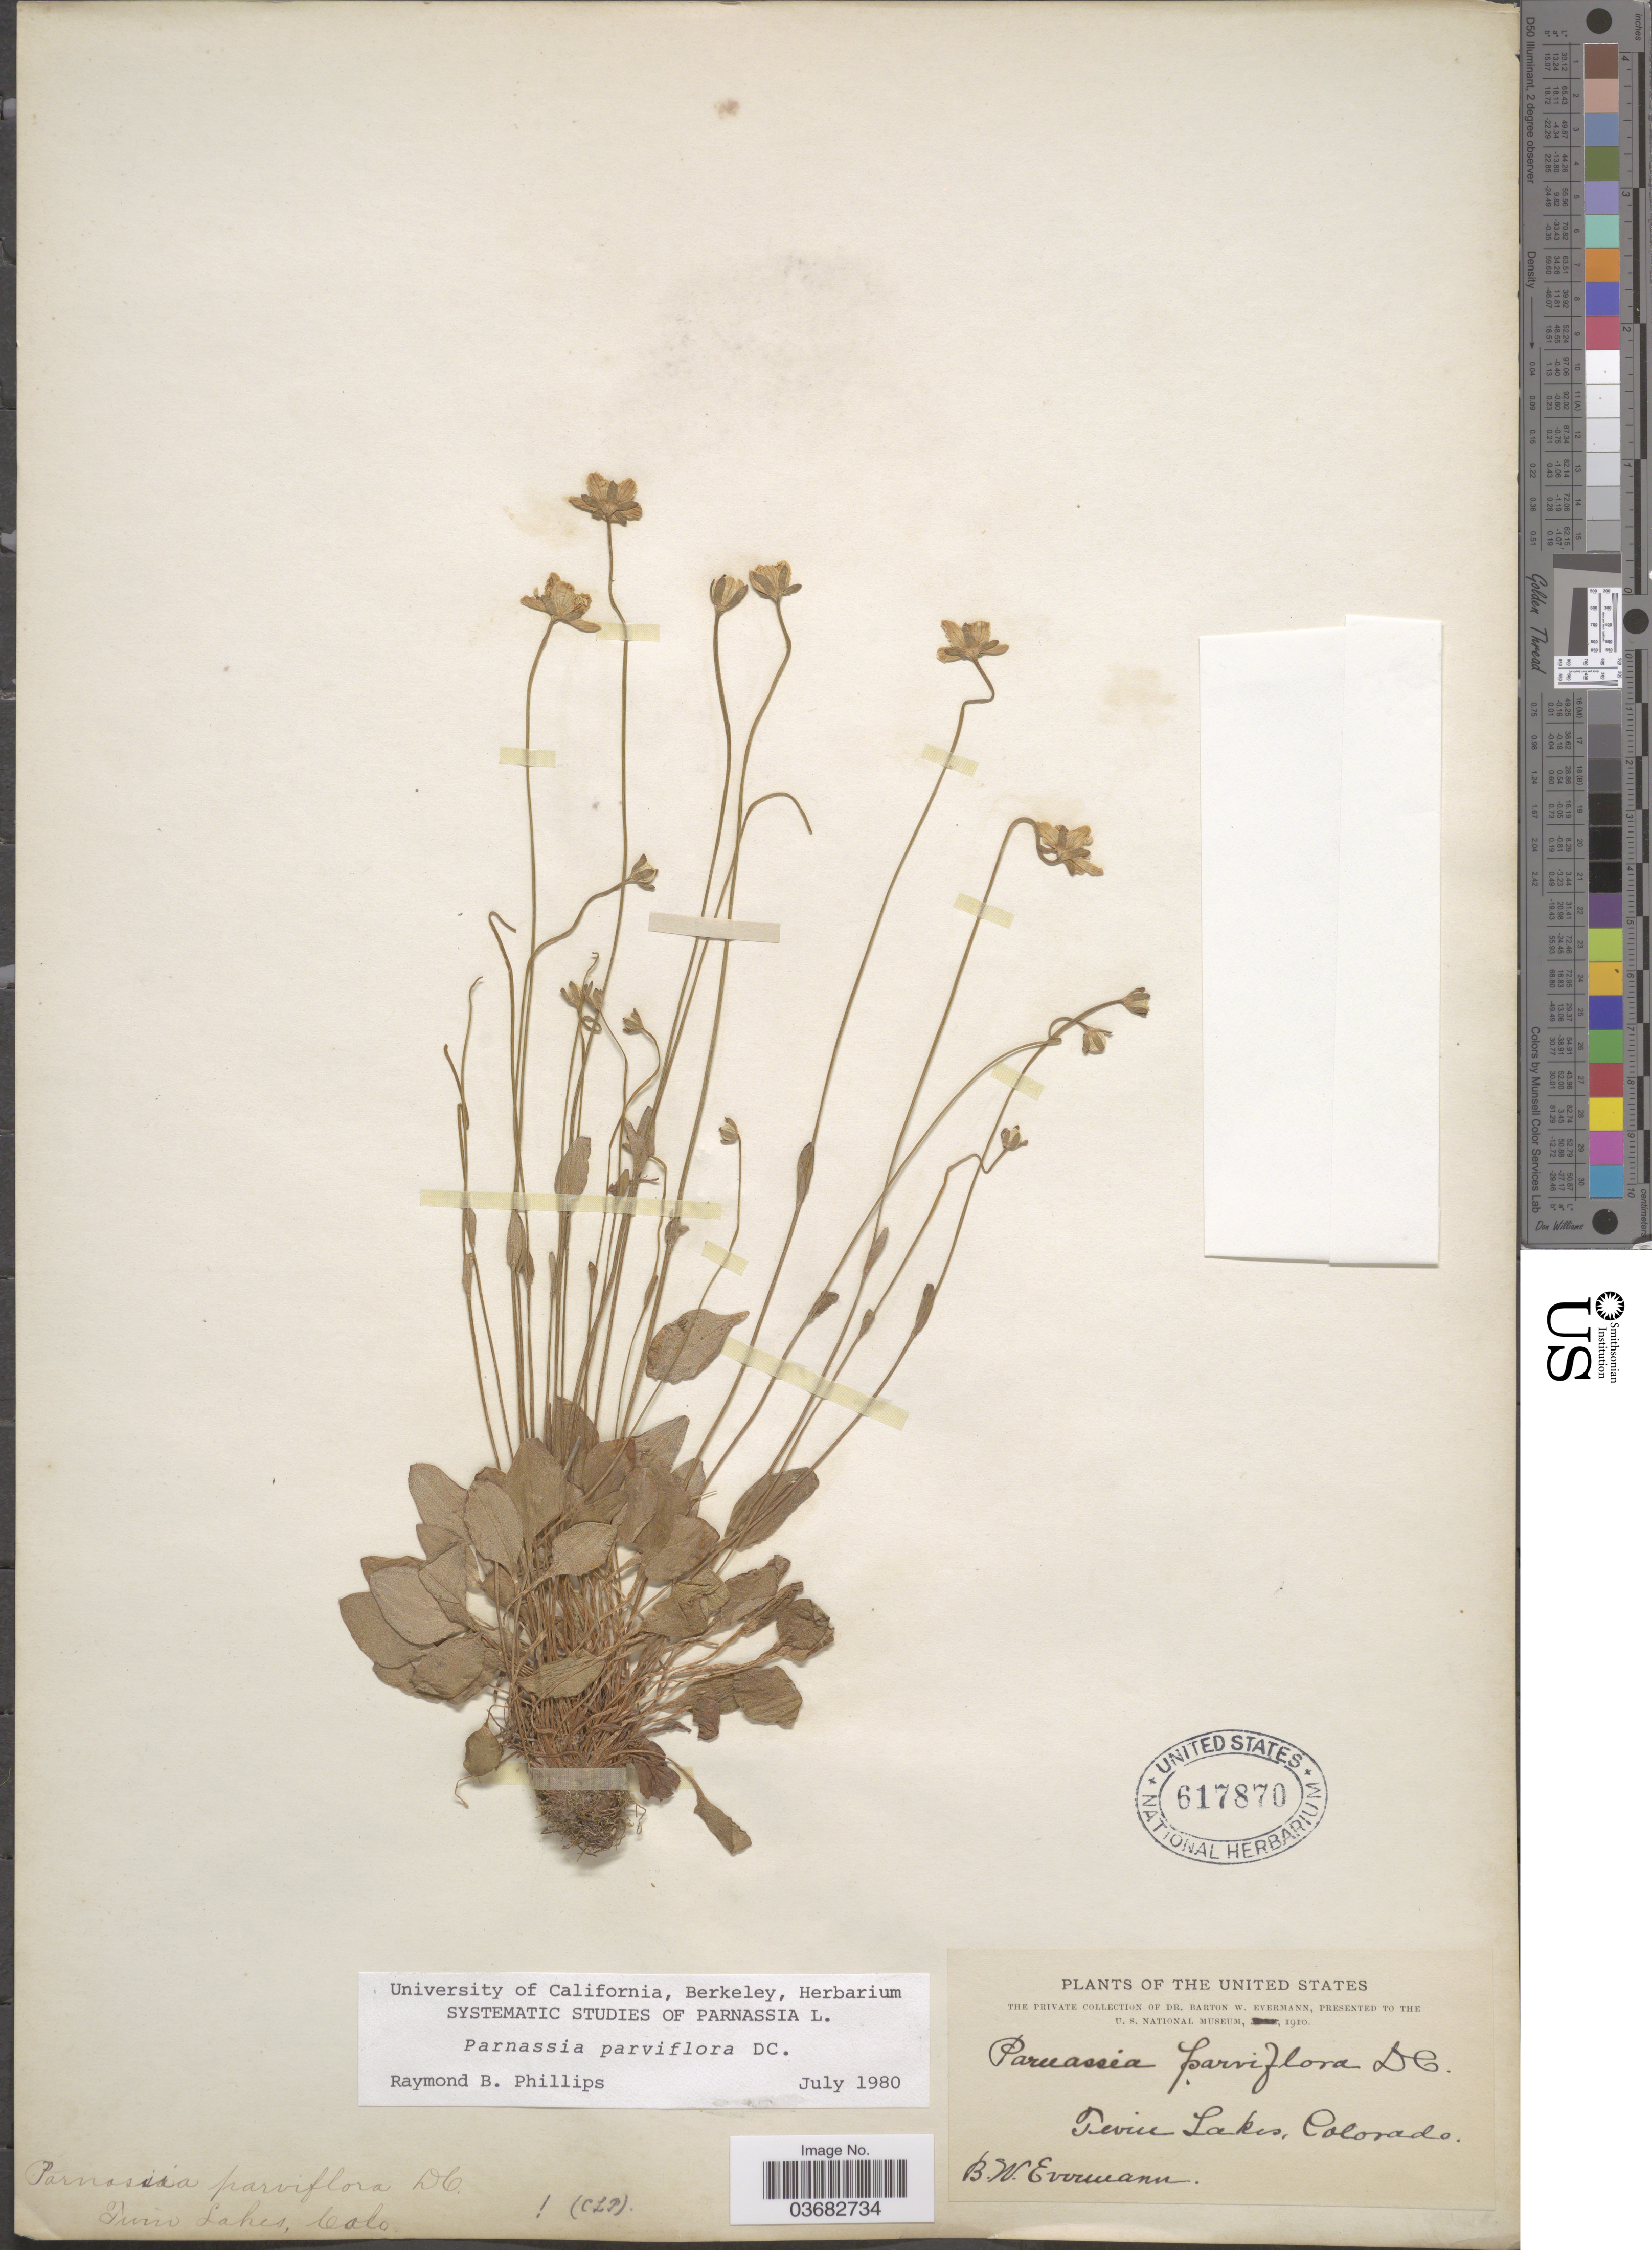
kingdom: Plantae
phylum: Tracheophyta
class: Magnoliopsida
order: Celastrales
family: Parnassiaceae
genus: Parnassia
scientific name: Parnassia parviflora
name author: DC.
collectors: B. W. Evermann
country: United States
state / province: Colorado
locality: Twin Lakes.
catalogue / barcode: US 617870